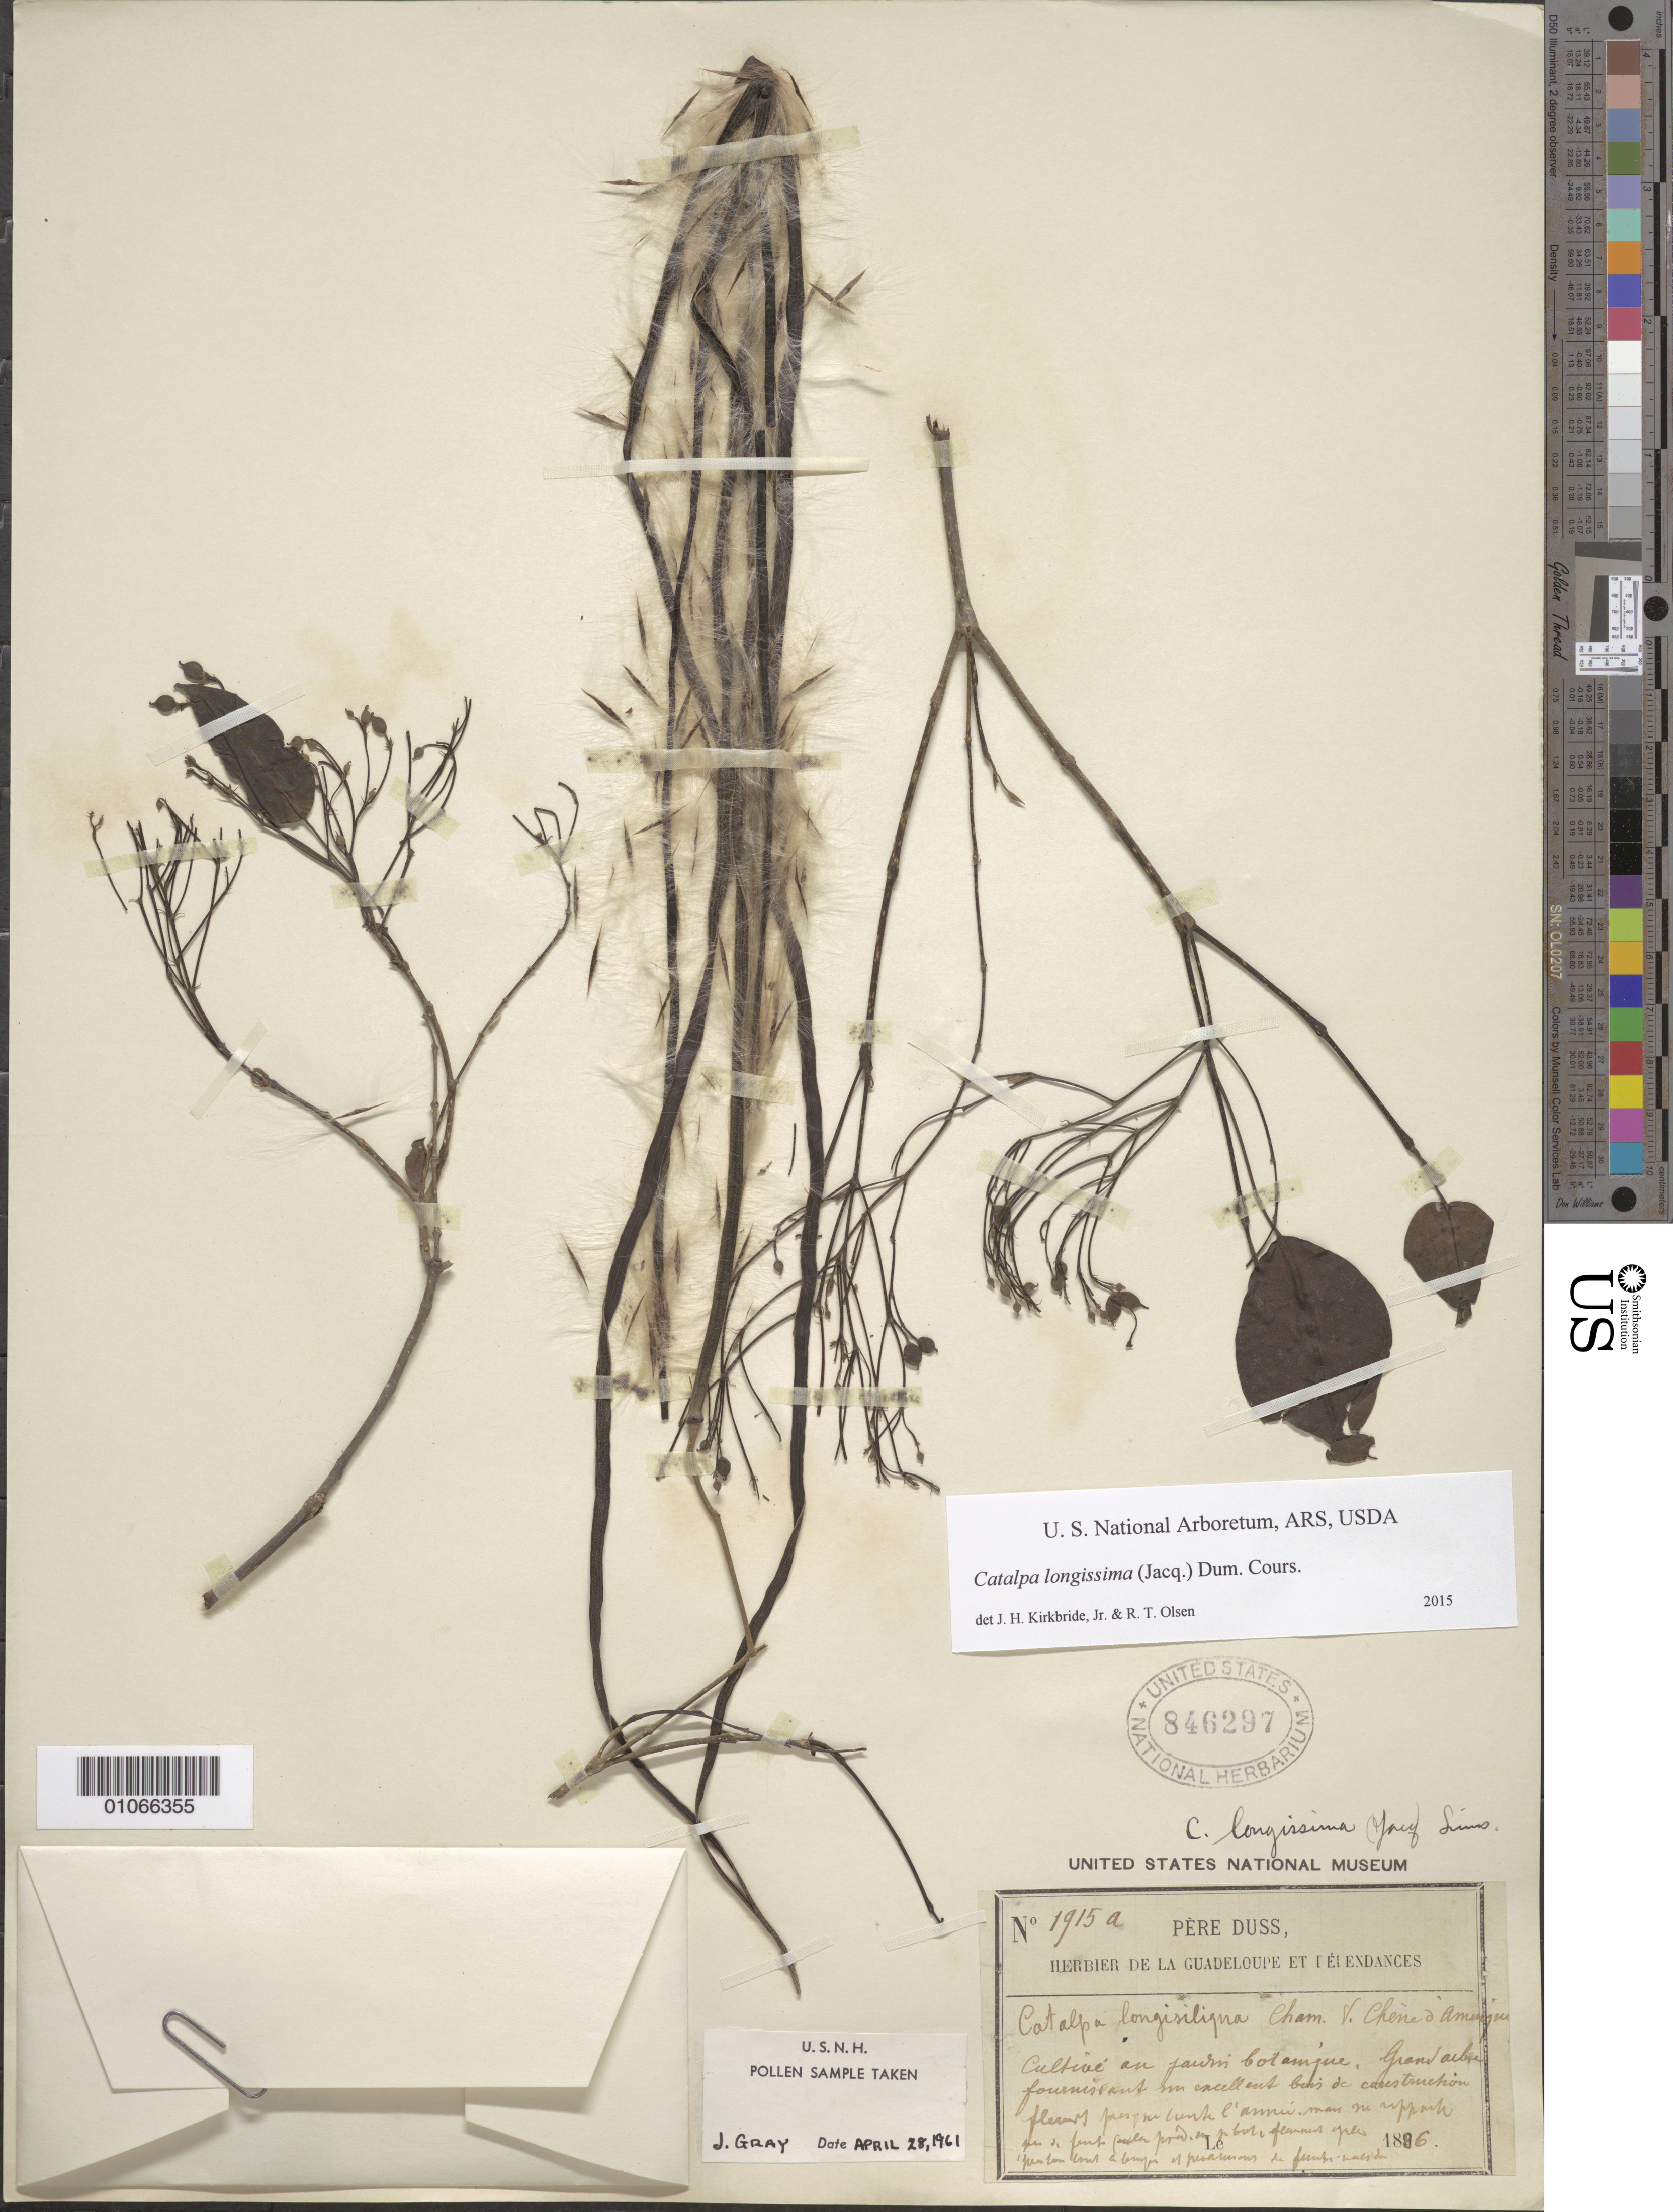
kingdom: Plantae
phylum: Tracheophyta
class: Magnoliopsida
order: Lamiales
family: Bignoniaceae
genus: Catalpa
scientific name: Catalpa longissima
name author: (Jacq.) Dum. Cours.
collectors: Père Duss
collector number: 1915a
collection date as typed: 01 Jan 1886 to 31 Dec 1886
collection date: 1886-01-01/1886-12-31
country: Guadeloupe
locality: Cultivated in botanic garden.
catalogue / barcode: US 846297